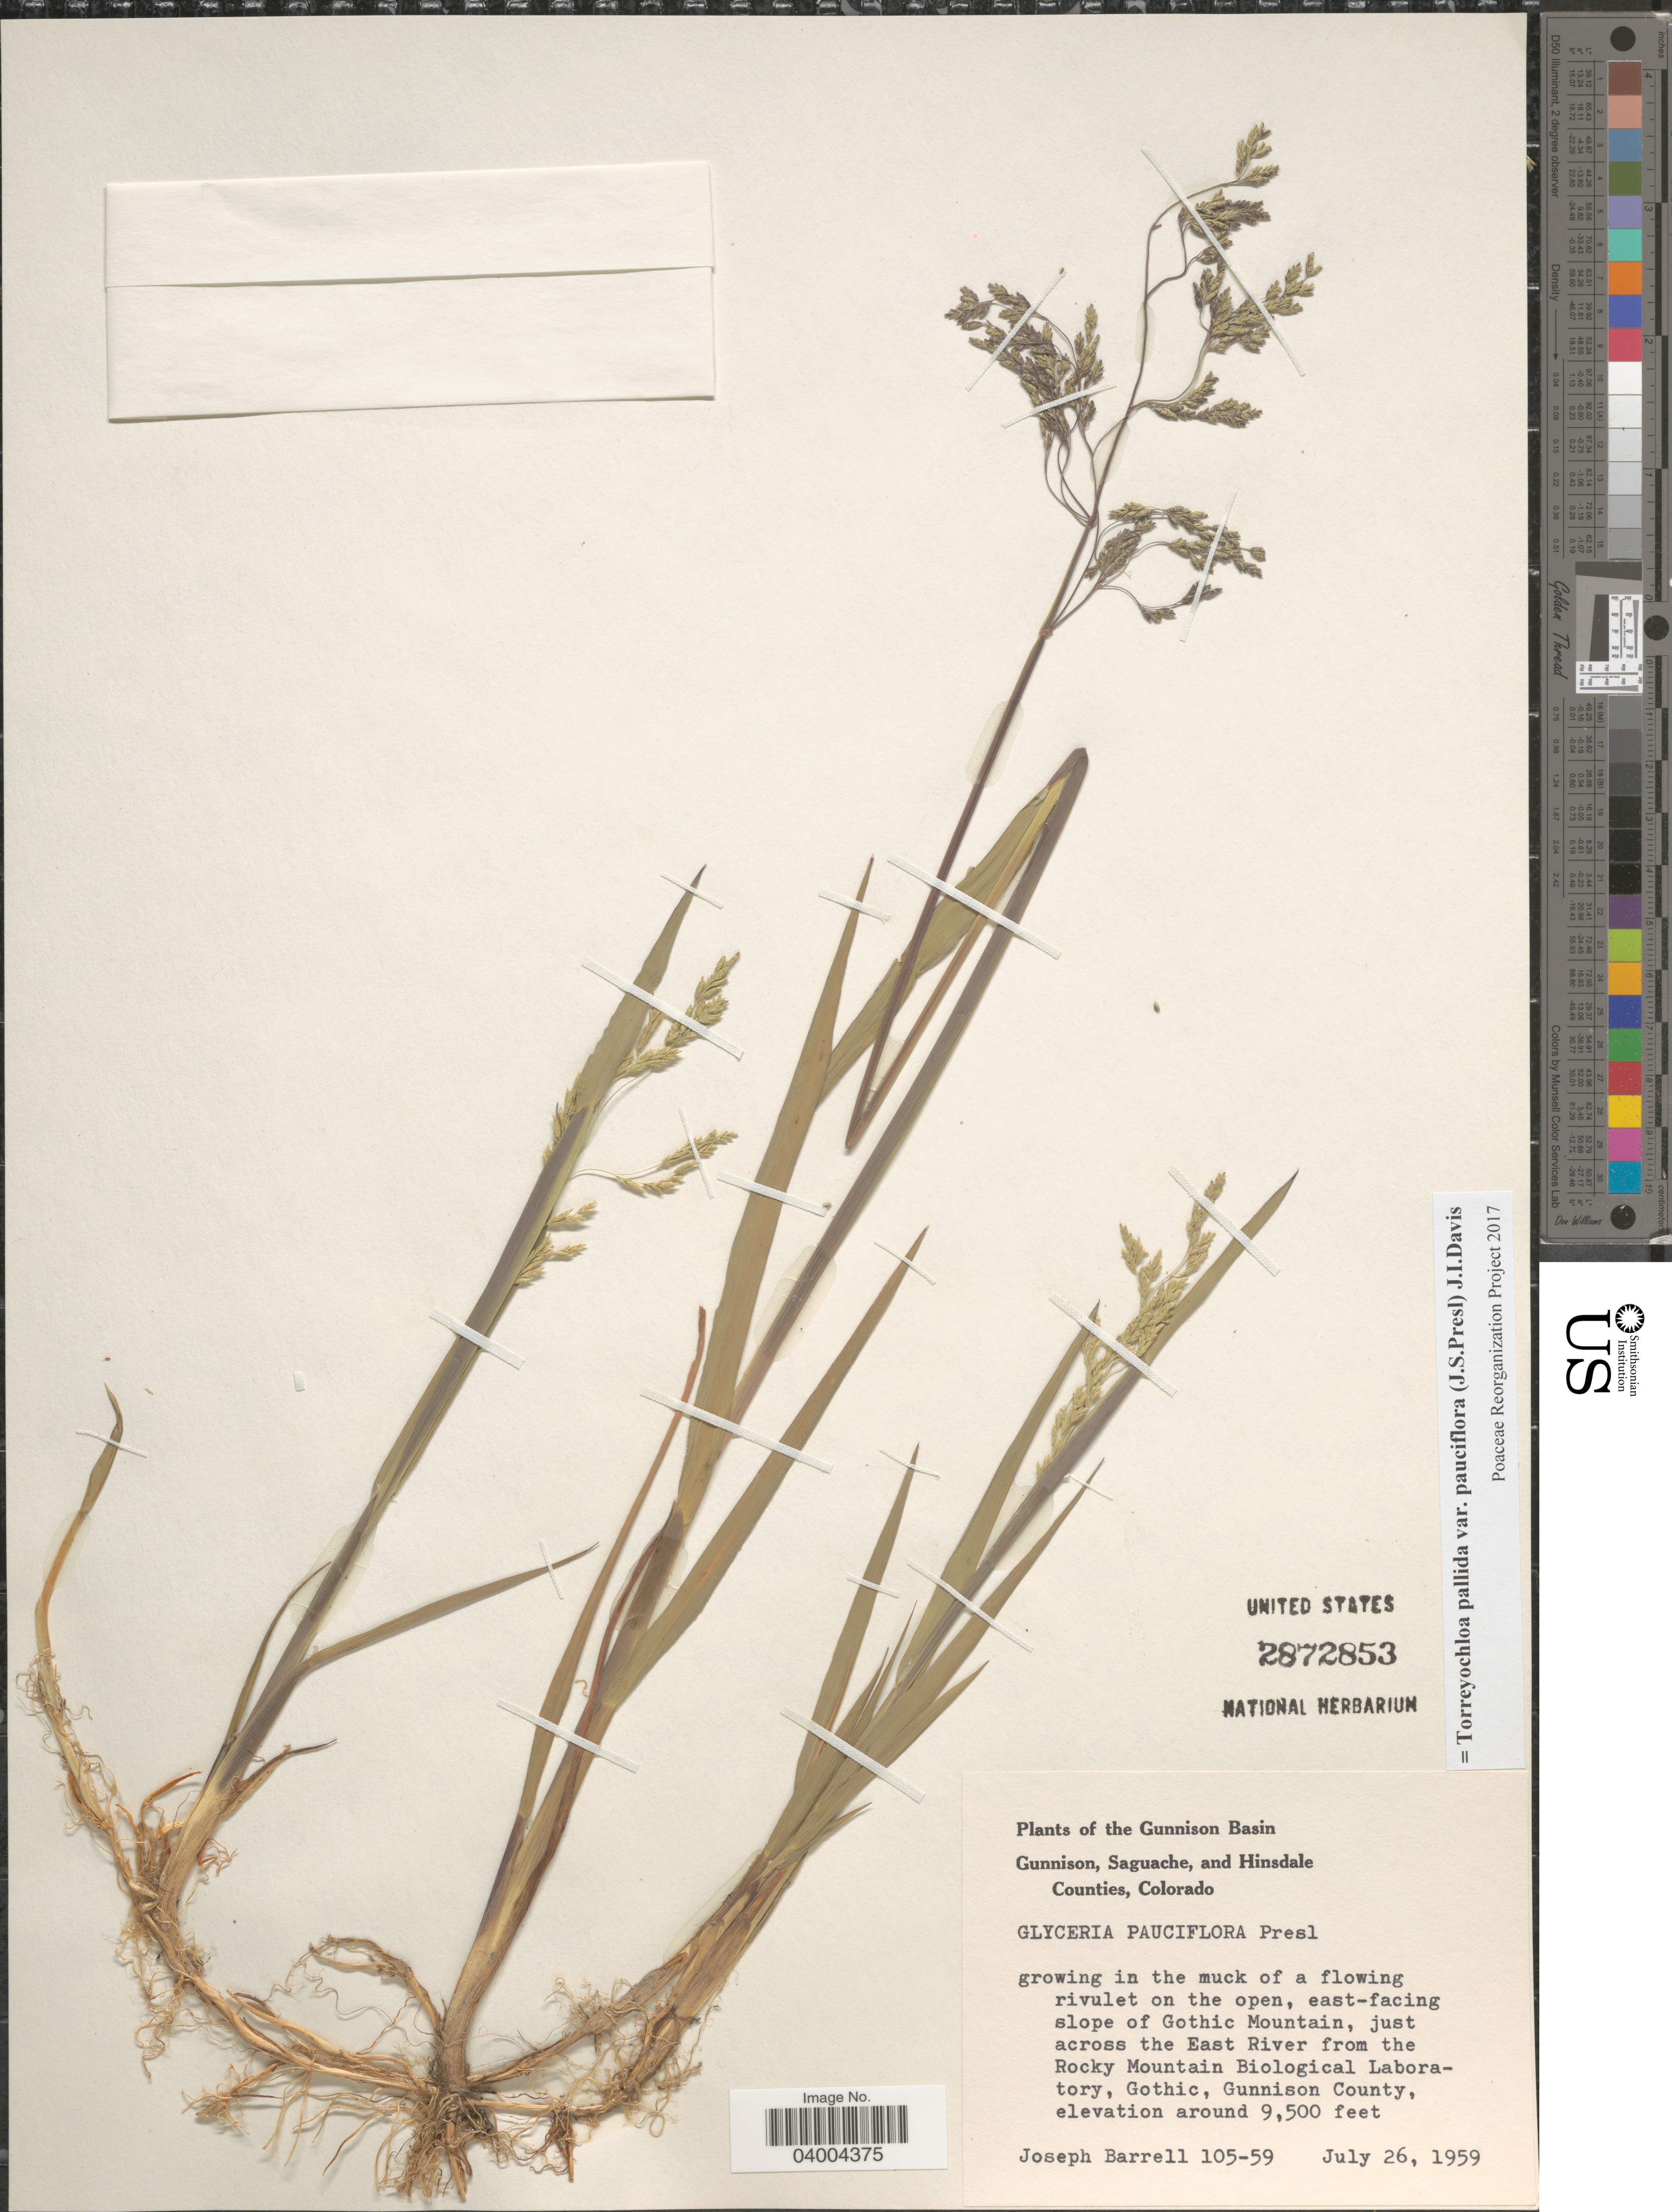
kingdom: Plantae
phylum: Tracheophyta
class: Liliopsida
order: Poales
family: Poaceae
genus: Torreyochloa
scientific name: Torreyochloa pallida var. pauciflora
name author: (J. Presl) J.I. Davis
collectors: J. Barrell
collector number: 105-59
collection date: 1959-07-26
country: United States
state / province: Colorado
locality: Gunnison Basin. In the muck of a flowing rivulet on the open, east-facing slope of Gothic Mountain, just across the East River from the Rocky Mountain Biological Laboratory, Gothic, Gunnison County.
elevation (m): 2896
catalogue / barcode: US 2872853